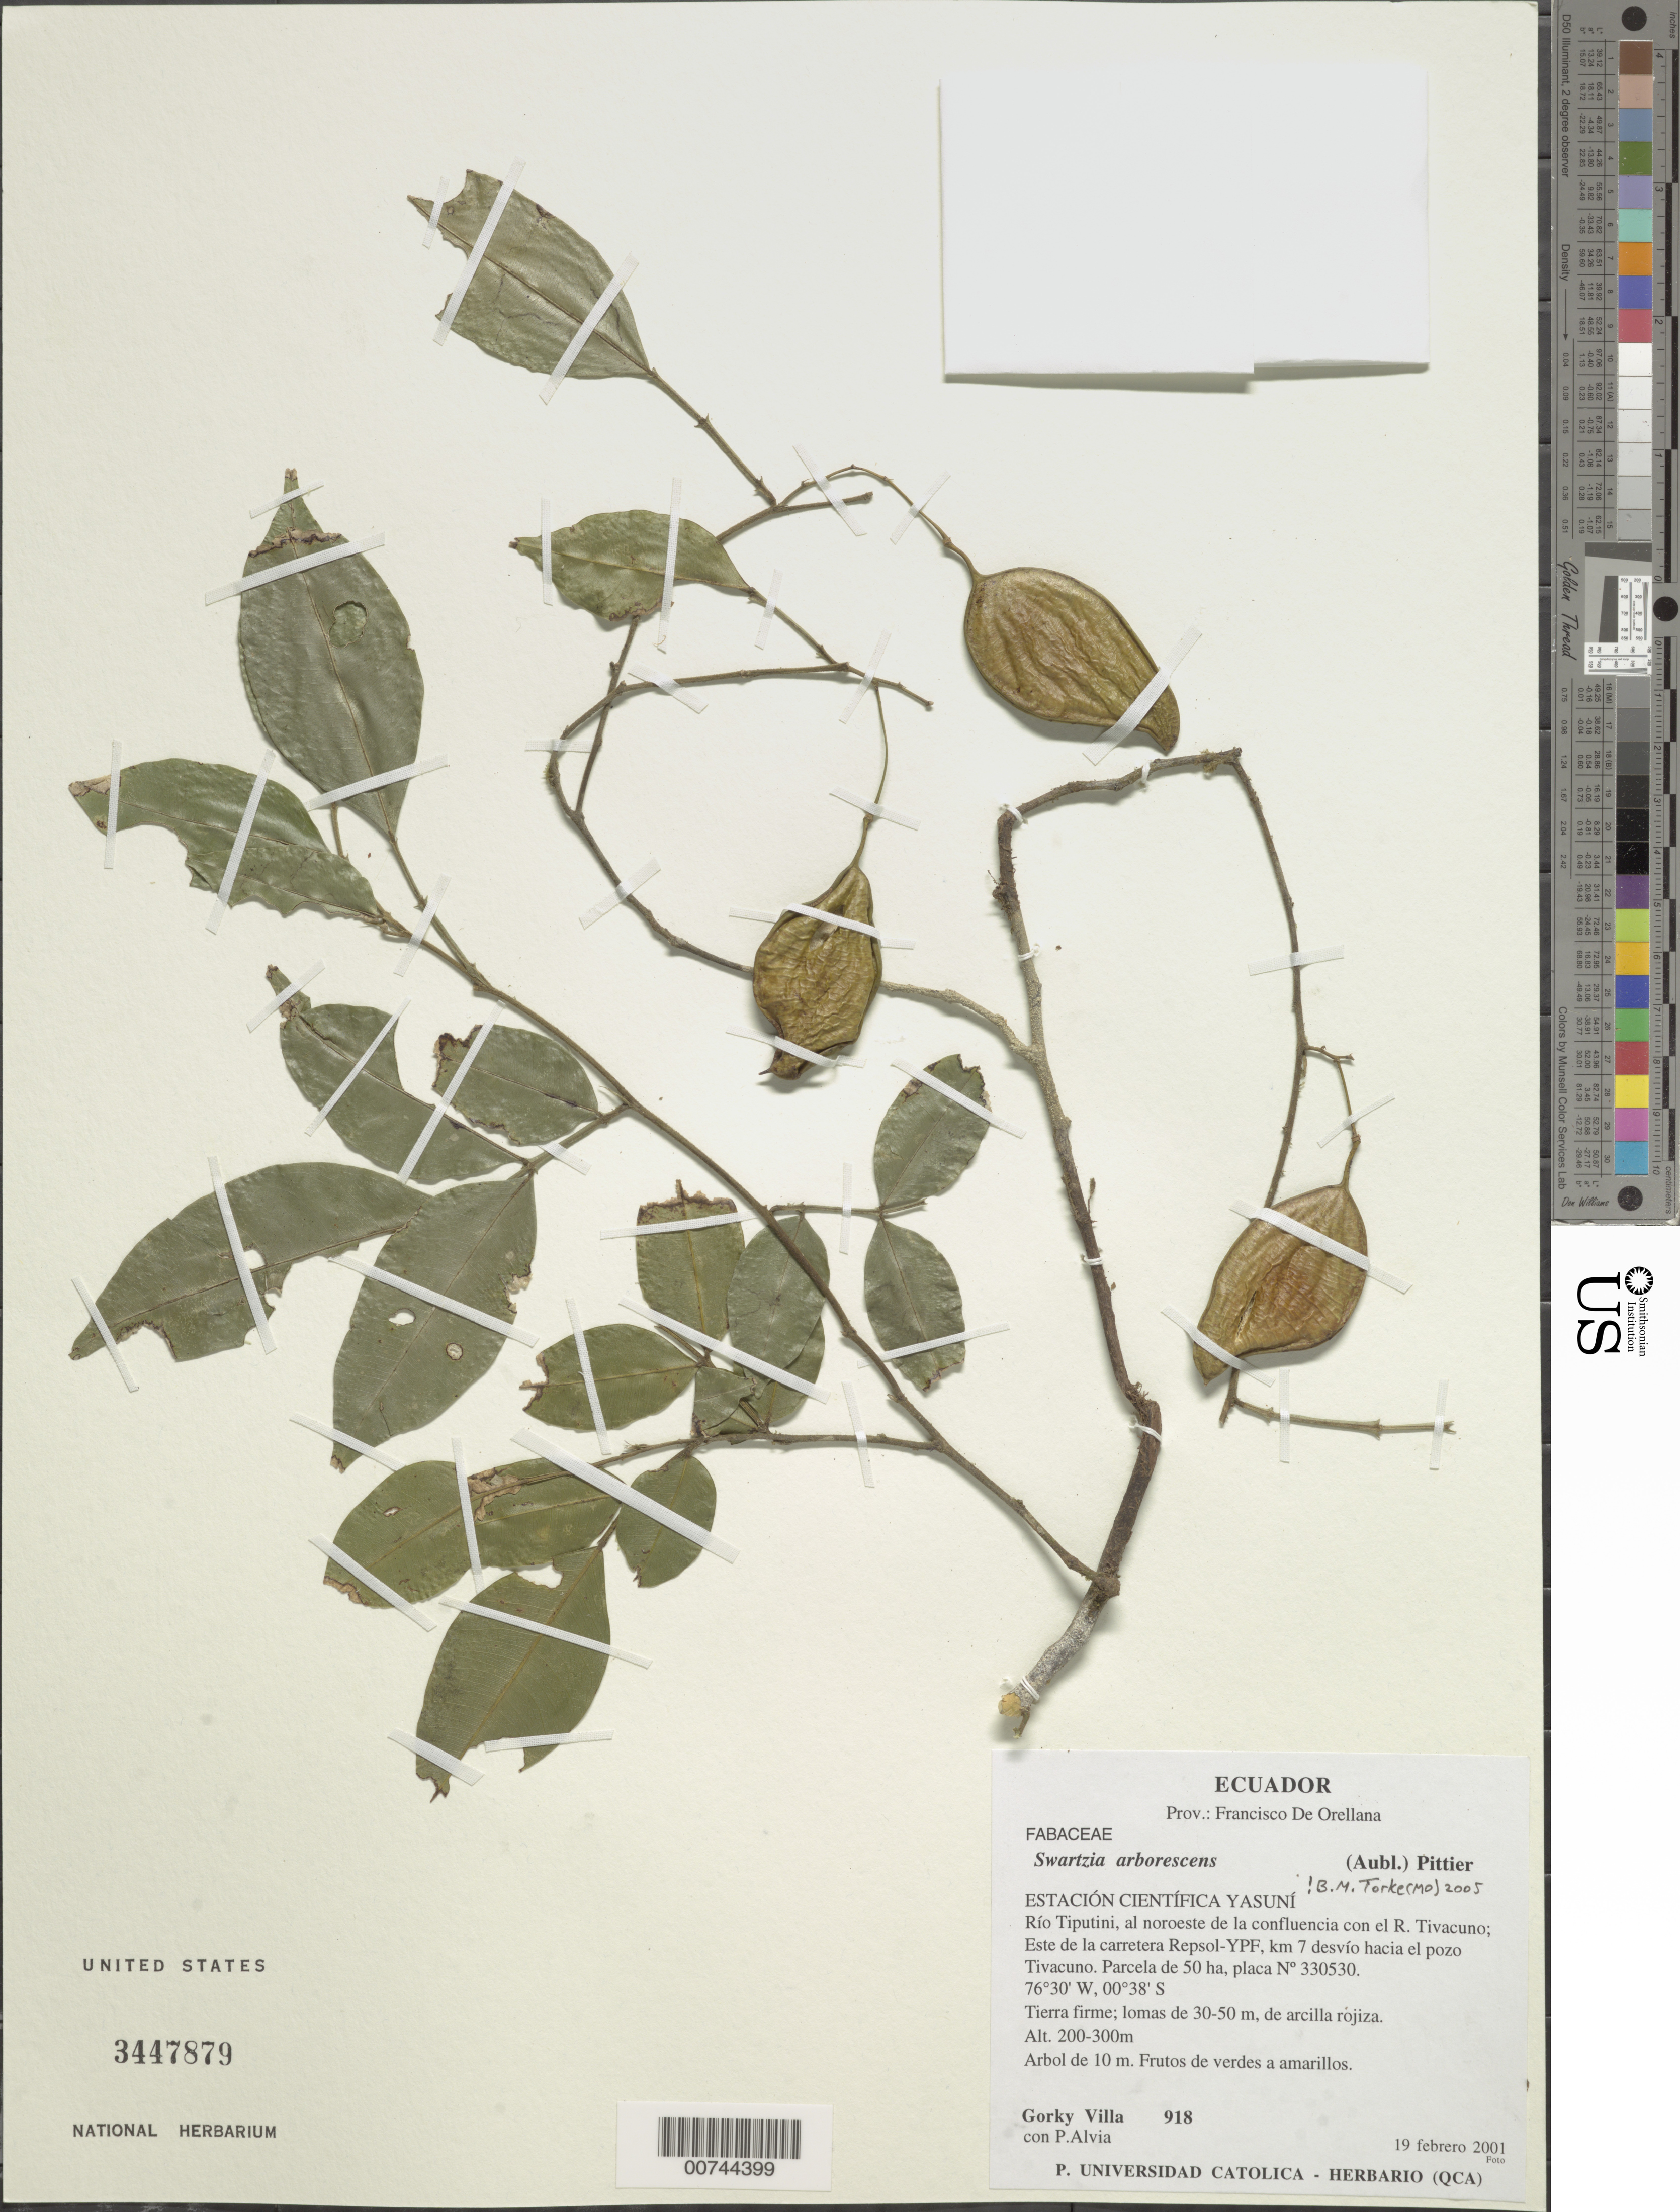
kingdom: Plantae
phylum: Tracheophyta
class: Magnoliopsida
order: Fabales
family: Fabaceae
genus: Swartzia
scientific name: Swartzia arborescens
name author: (Aubl.) Pittier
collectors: G. Villa & P. Alvia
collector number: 918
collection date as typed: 19 Feb 2001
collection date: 2001-02-19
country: Ecuador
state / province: Napo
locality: Estacion Cientifica Yasuni, Rio Tiputini, al noroeste de la confluencia con el Rio Tivacuno, Este de la Carretera Repsol. Francisco De Orellana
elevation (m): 200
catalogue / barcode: US 3447879